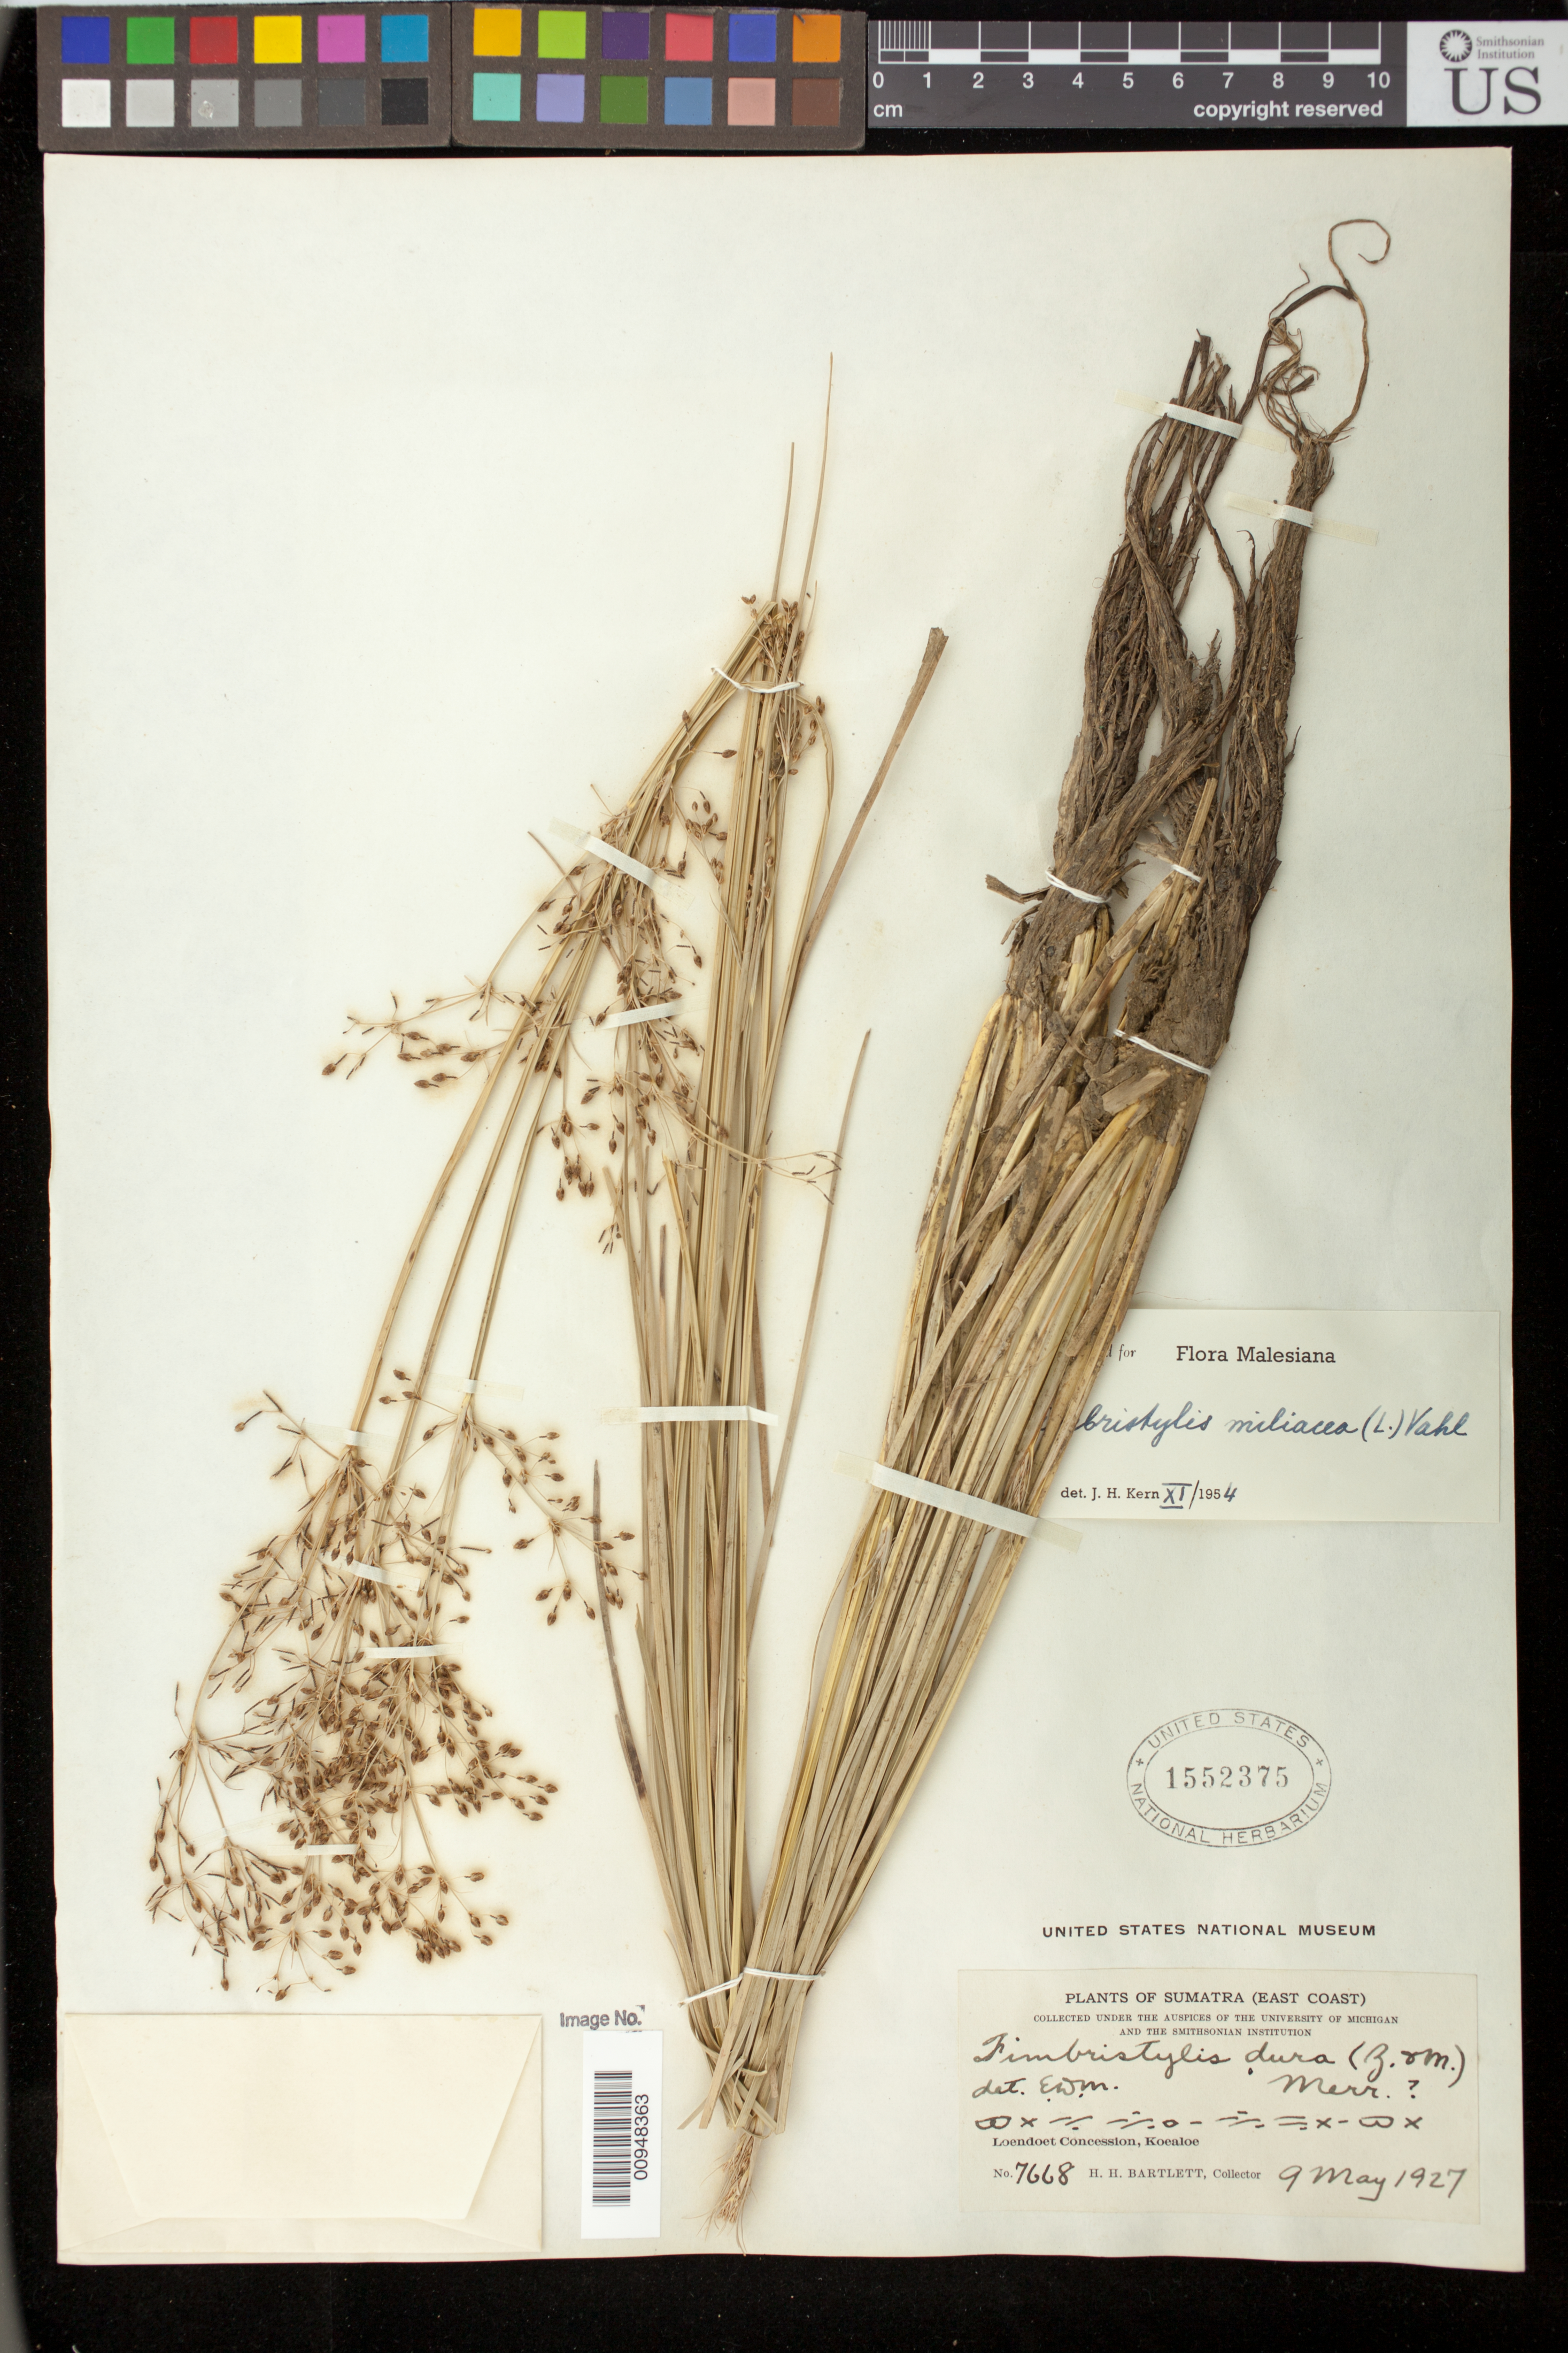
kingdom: Plantae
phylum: Tracheophyta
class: Liliopsida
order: Poales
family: Cyperaceae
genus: Fimbristylis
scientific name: Fimbristylis littoralis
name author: Gaudich.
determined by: Strong, M. T., (US), Smithsonian Institution - National Museum of Natural History (UNITED STATES)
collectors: H. H. Bartlett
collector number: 7668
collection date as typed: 09 May 1927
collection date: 1927-05-09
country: Indonesia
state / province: Sumatra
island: Sumatra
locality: East Coast; Loendoet Concecssion, Koealoe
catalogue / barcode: US 1552375